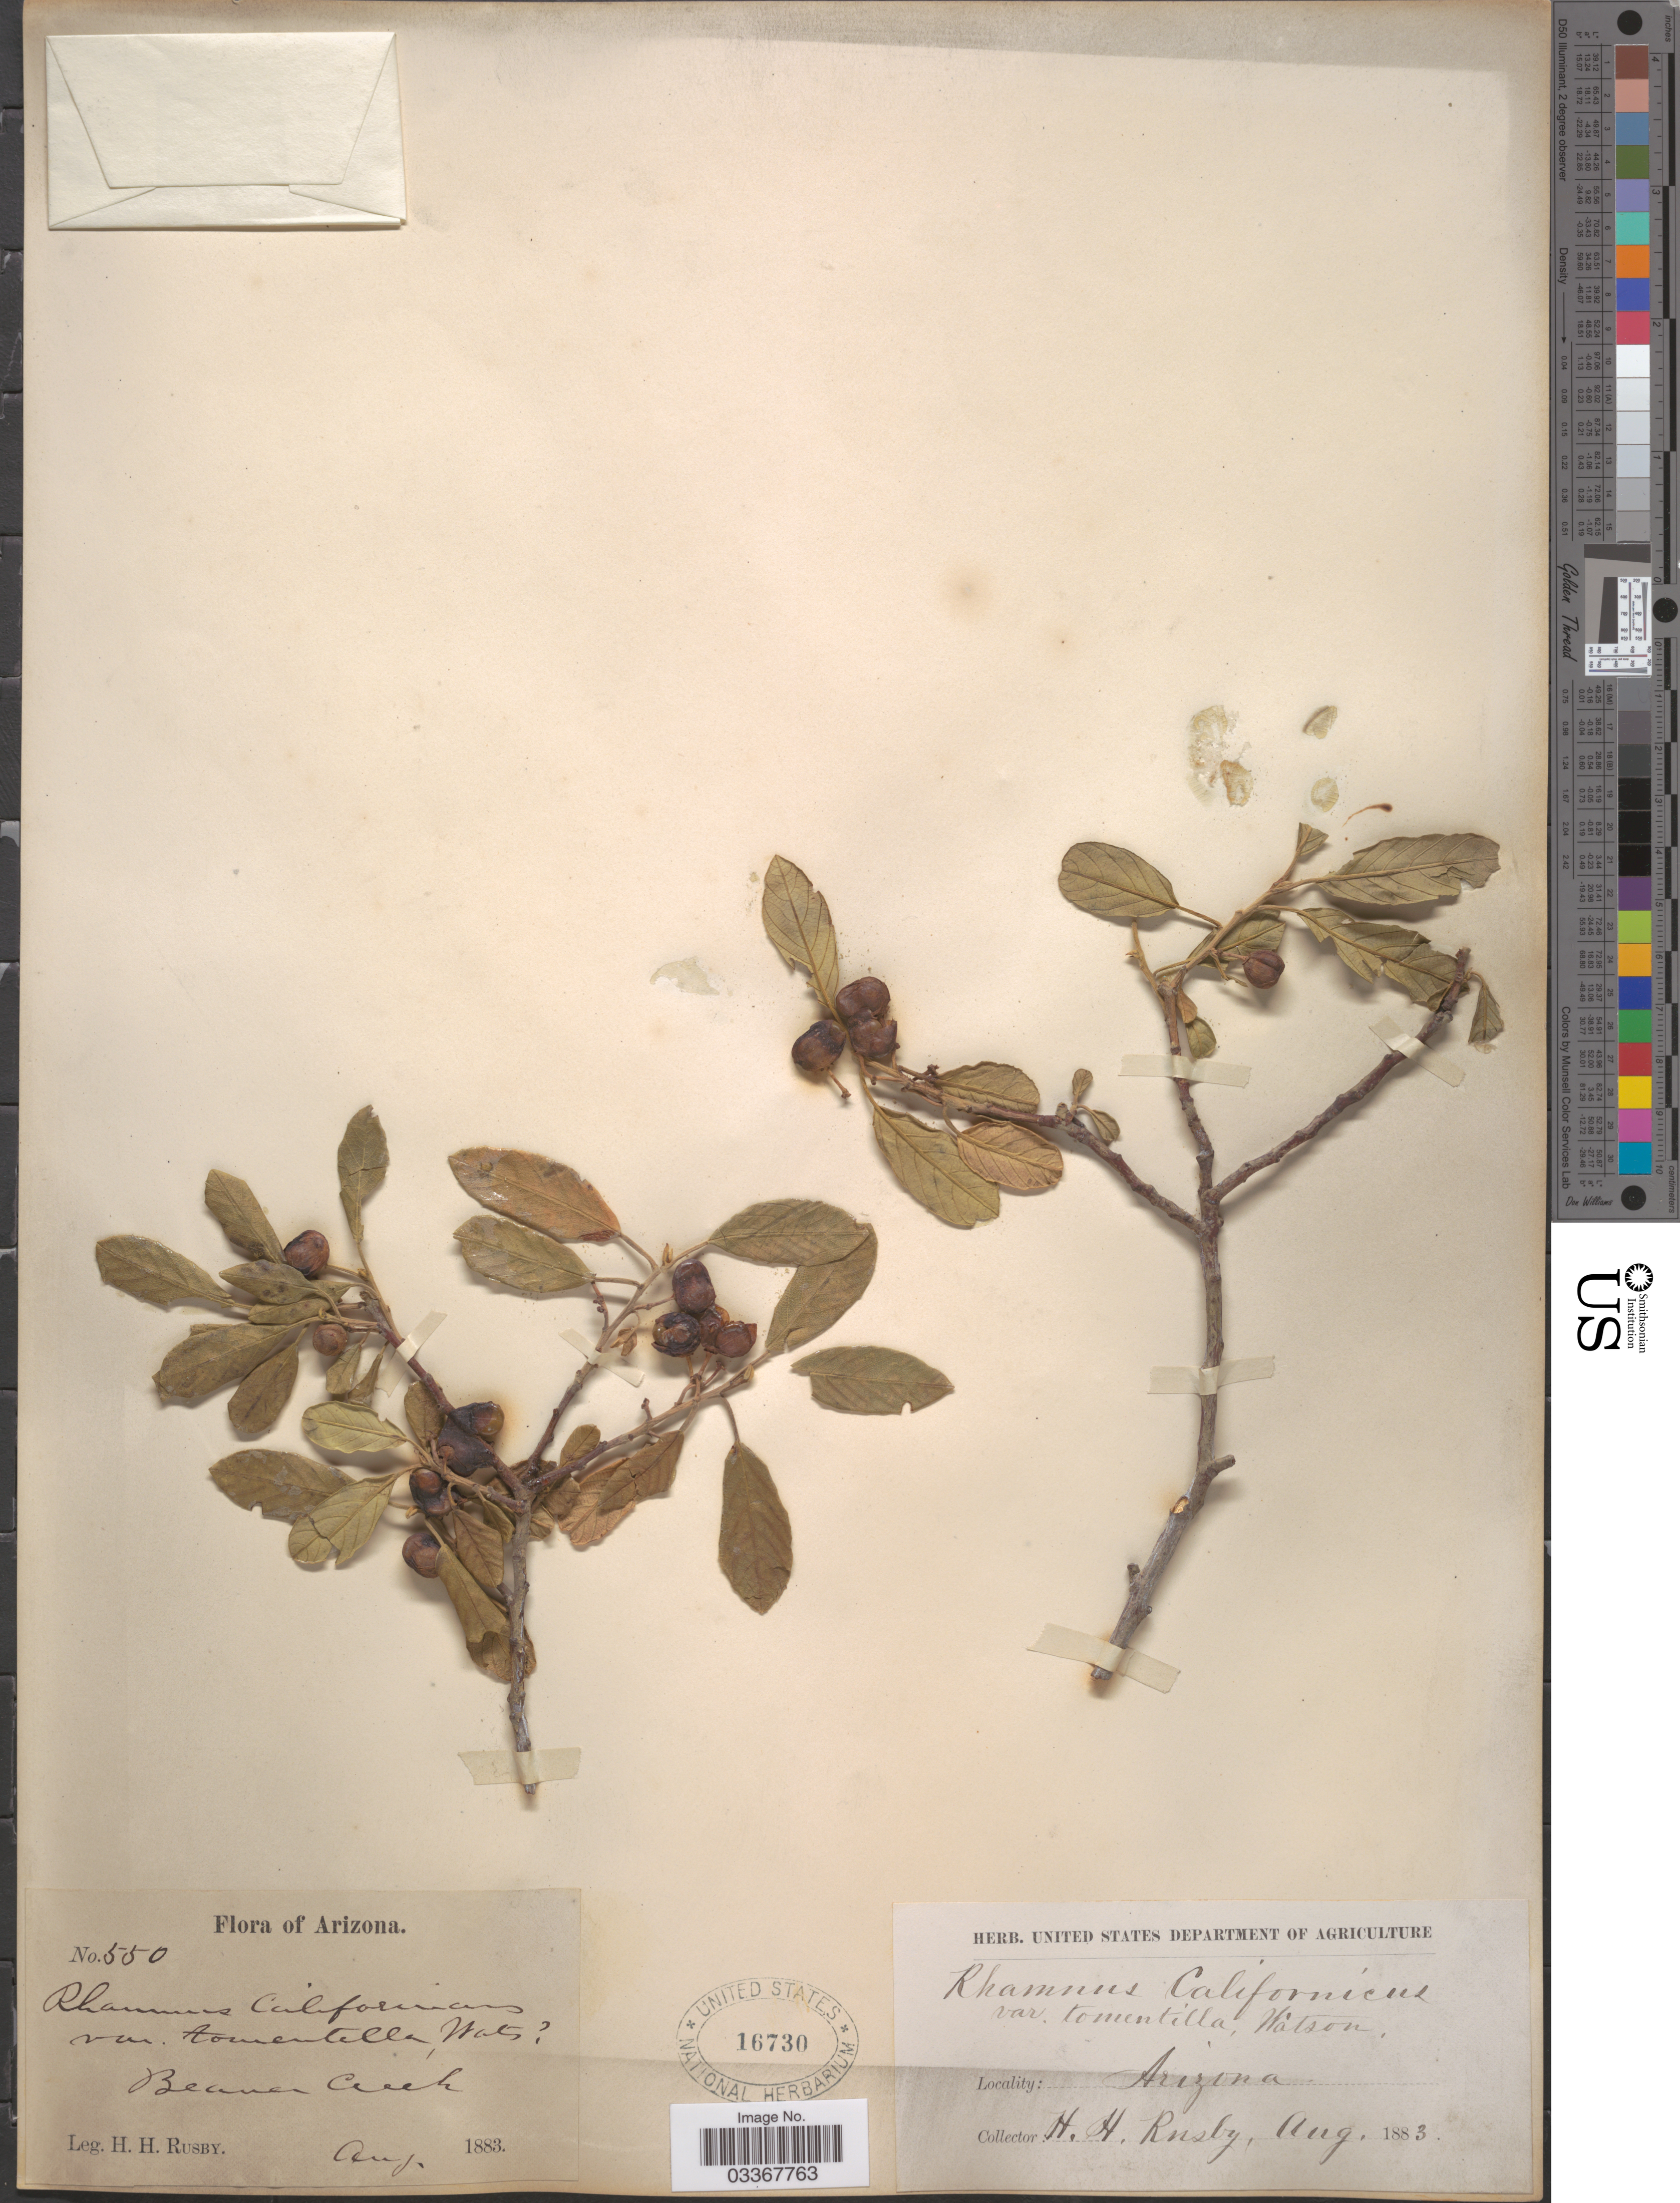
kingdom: Plantae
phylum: Tracheophyta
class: Magnoliopsida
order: Rosales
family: Rhamnaceae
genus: Frangula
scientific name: Frangula californica subsp. ursina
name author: (Greene) Kartesz & Gandhi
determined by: Strong, Mark T., (BOT), Smithsonian Institution - National Museum of Natural History (UNITED STATES)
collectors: H. H. Rusby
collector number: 550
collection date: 1883-08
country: United States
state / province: Arizona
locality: Beaver Creek.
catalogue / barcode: US 16730